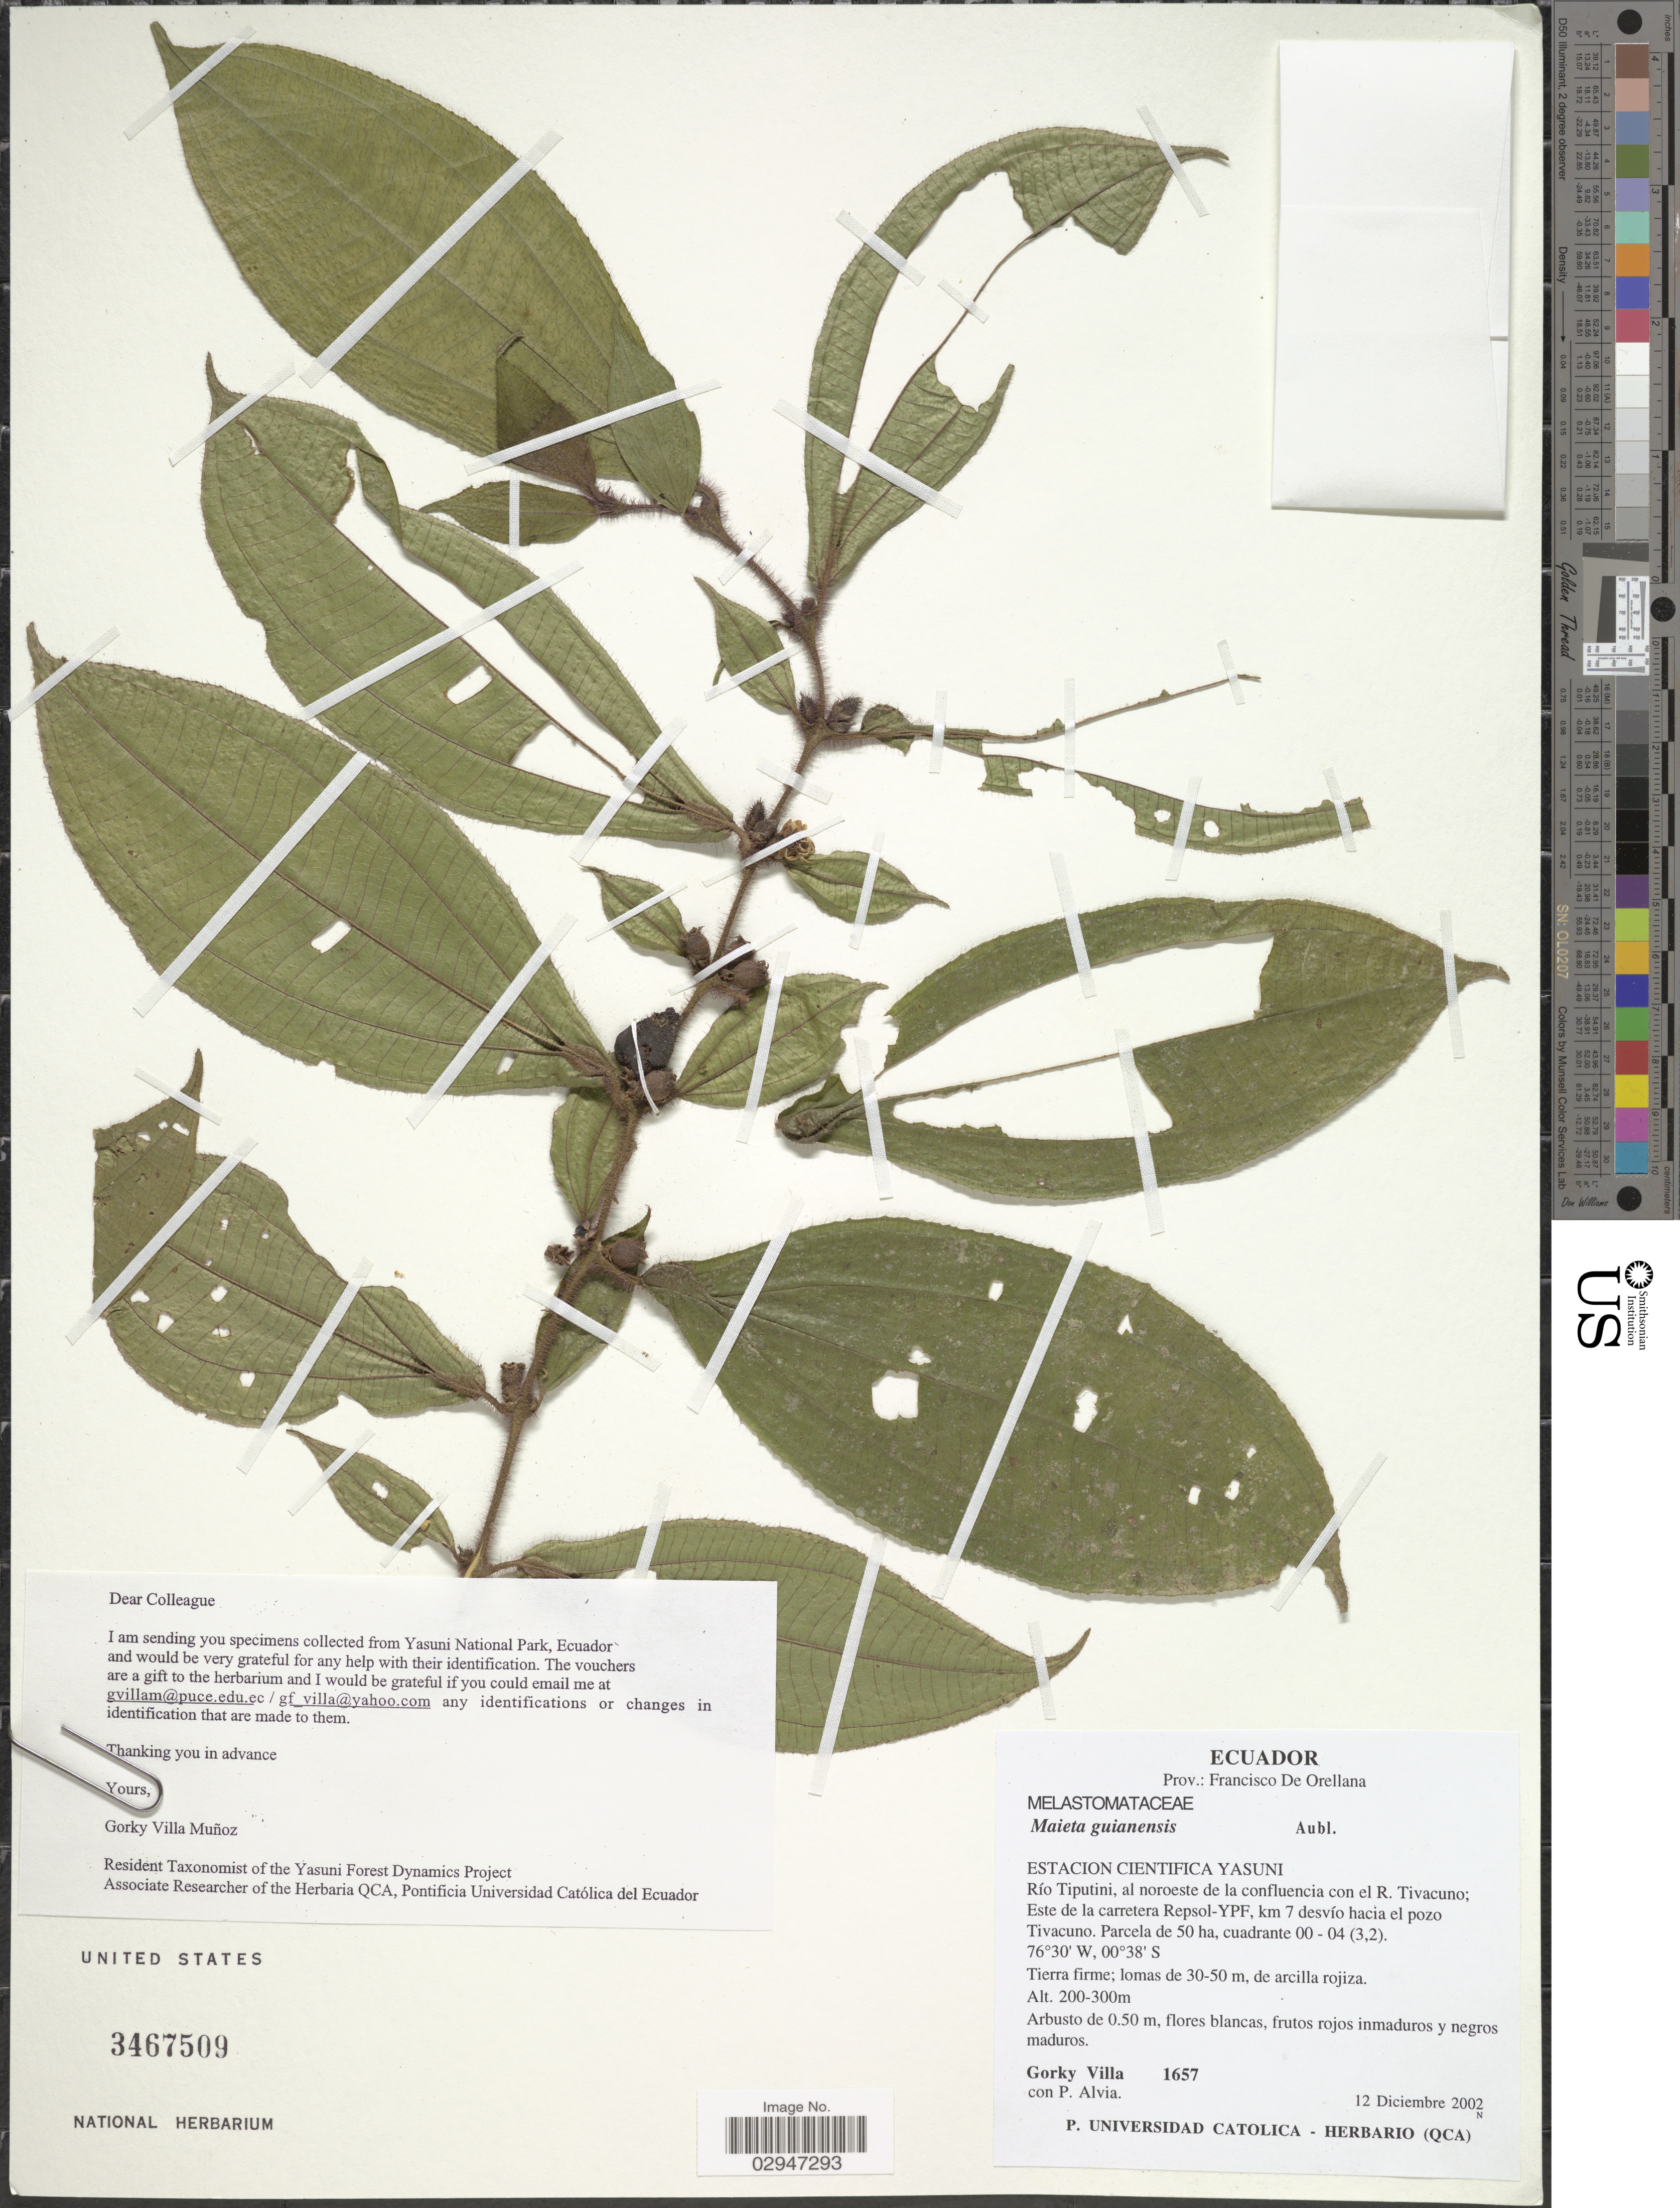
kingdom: Plantae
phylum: Tracheophyta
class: Magnoliopsida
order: Myrtales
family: Melastomataceae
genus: Maieta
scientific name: Maieta guianensis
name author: Aubl.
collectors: G. Villa & P. Alvia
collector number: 1657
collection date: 2002-12-12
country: Ecuador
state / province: Orellana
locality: Prov.: Francisco De Orellana. Estacion Cientifica Yasuni. Río Tiputini, al noroeste de la confluencia con el R. Tivacuno; Este de la carretera Repsol-YPF, km 7 desvío hacia el pozo Tivacuno. Parcela de 50 ha, cuadrante 00-04 (3,2).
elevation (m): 200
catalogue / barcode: US 3467509